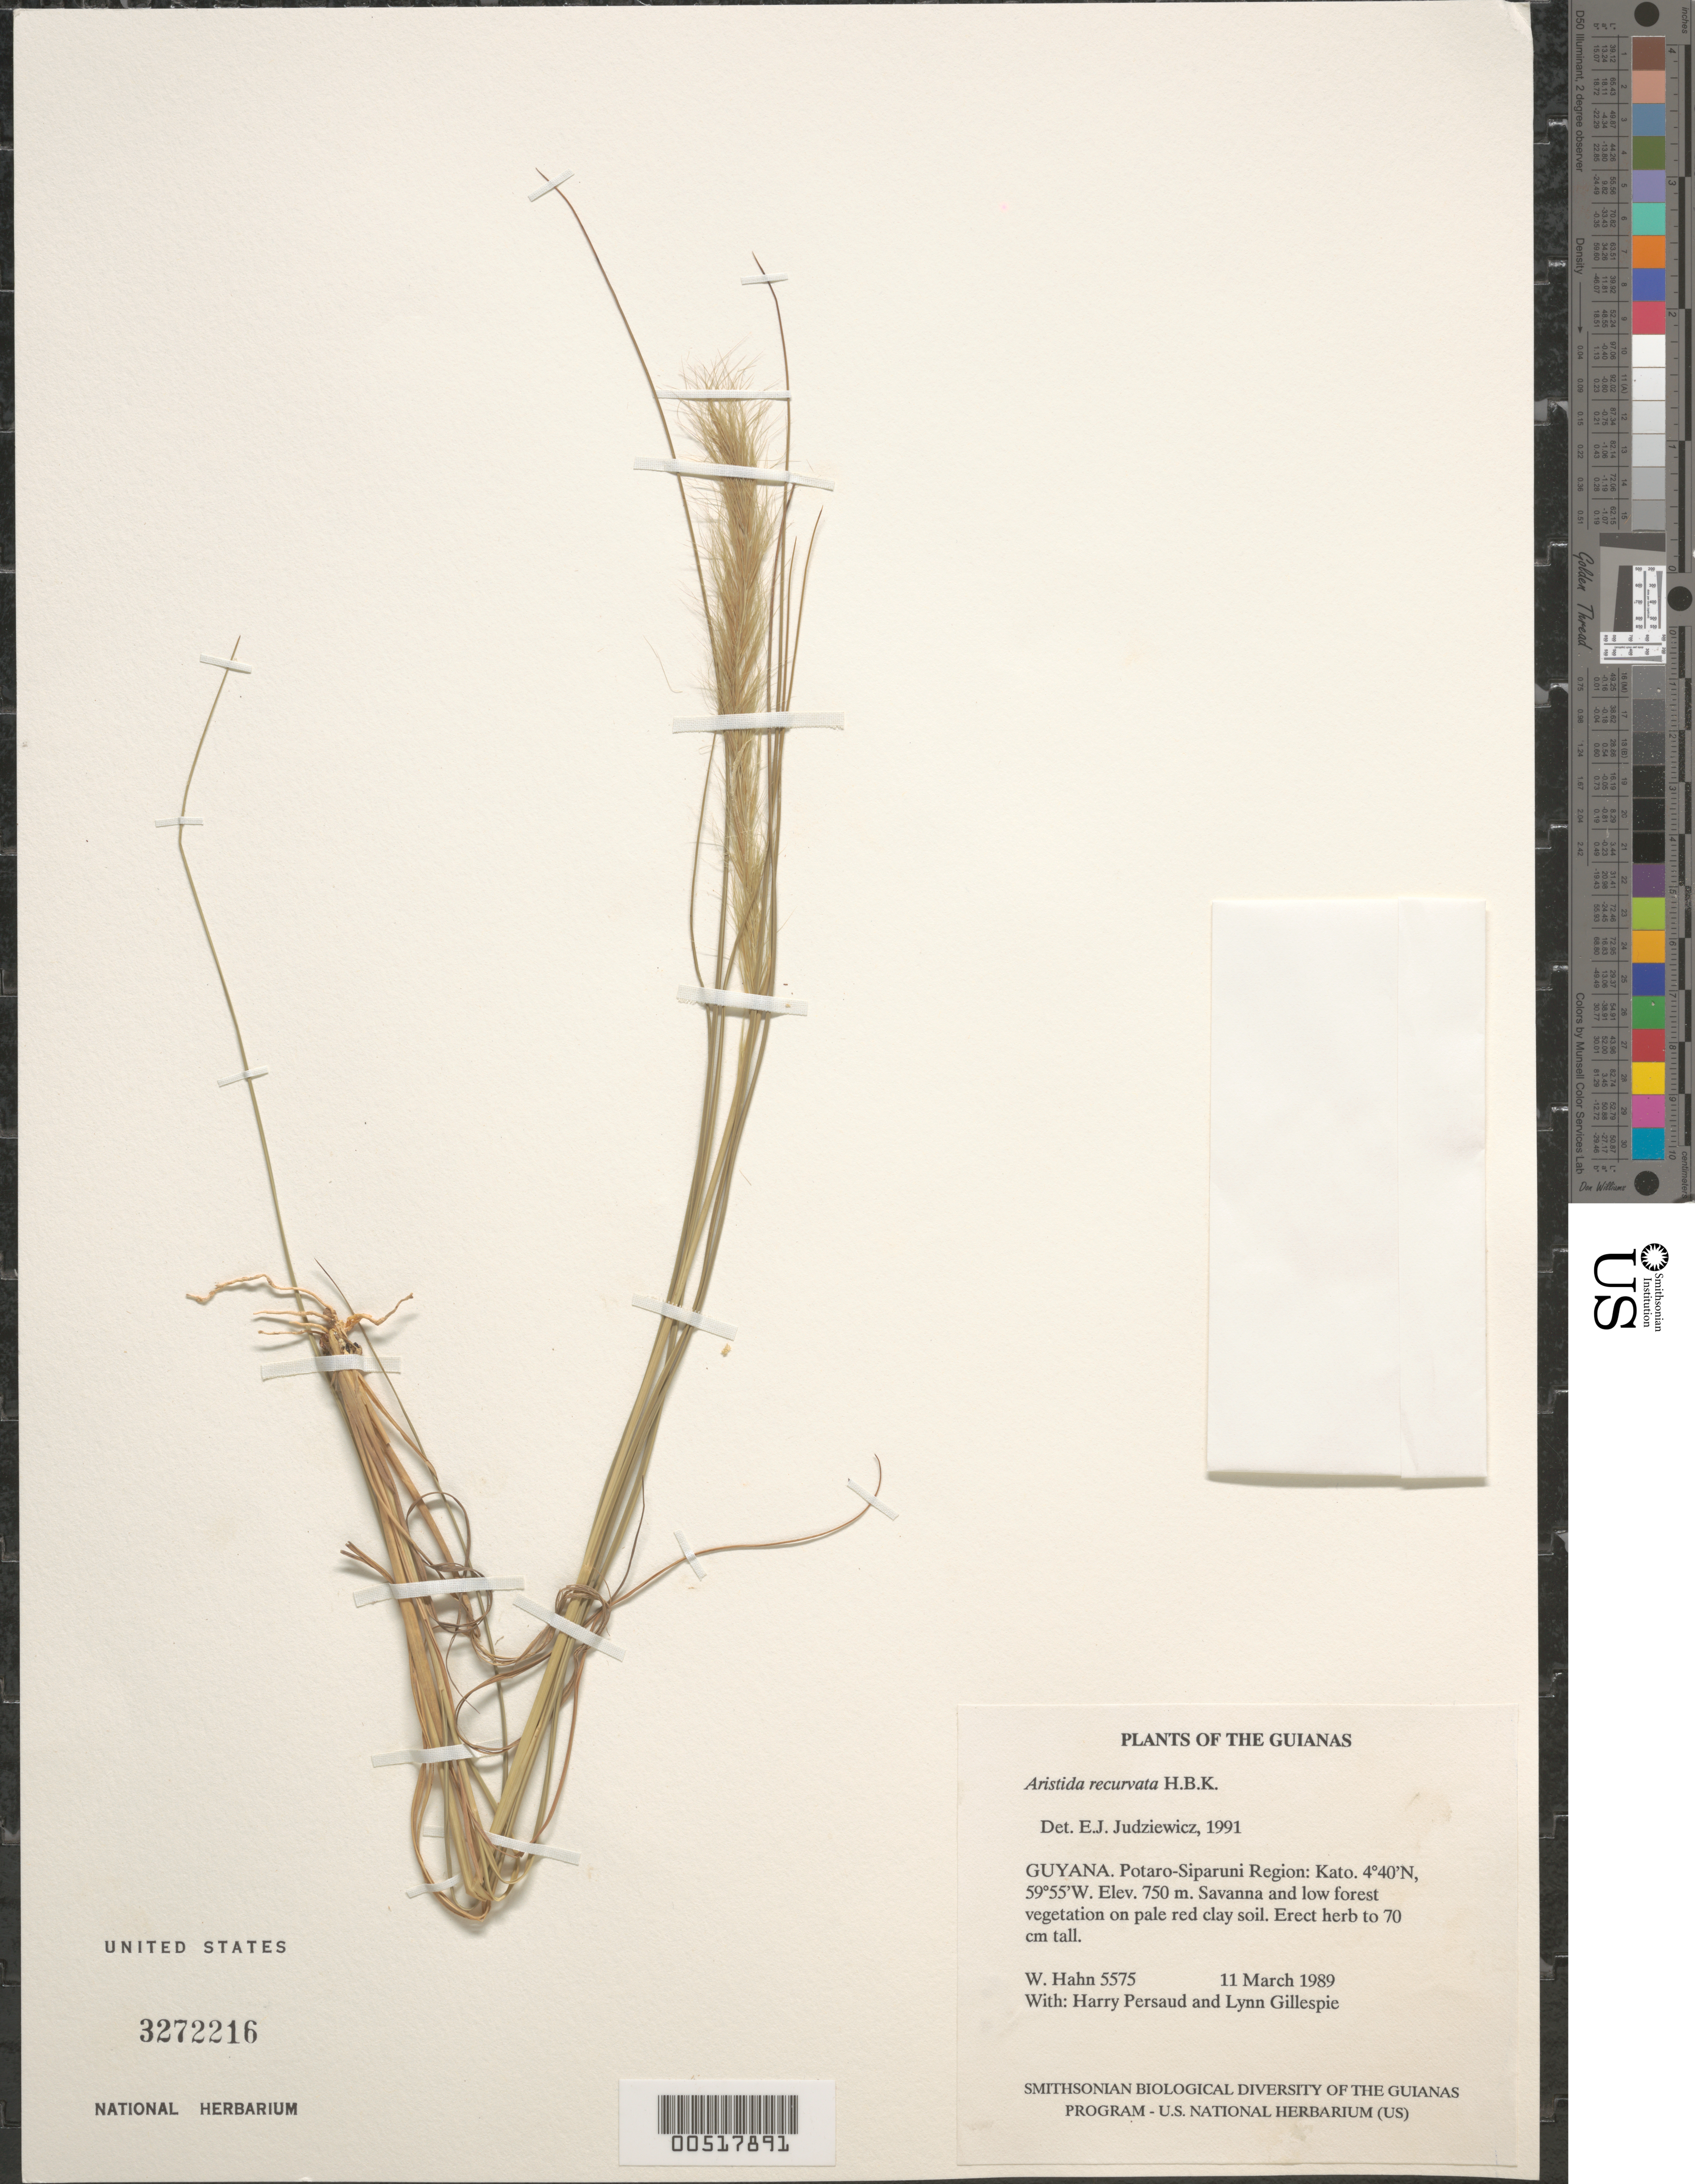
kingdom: Plantae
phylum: Tracheophyta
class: Liliopsida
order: Poales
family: Poaceae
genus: Aristida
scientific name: Aristida recurvata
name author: Kunth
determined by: Judziewicz, E. J.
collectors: W. Hahn, H. Persaud & L. J. Gillespie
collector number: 5575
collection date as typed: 11 March 1989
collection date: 1989-03-11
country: Guyana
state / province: Potaro-Siparuni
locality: Kato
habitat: Savanna and low forest vegetation on pale red clay soil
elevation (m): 750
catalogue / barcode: US 3272216